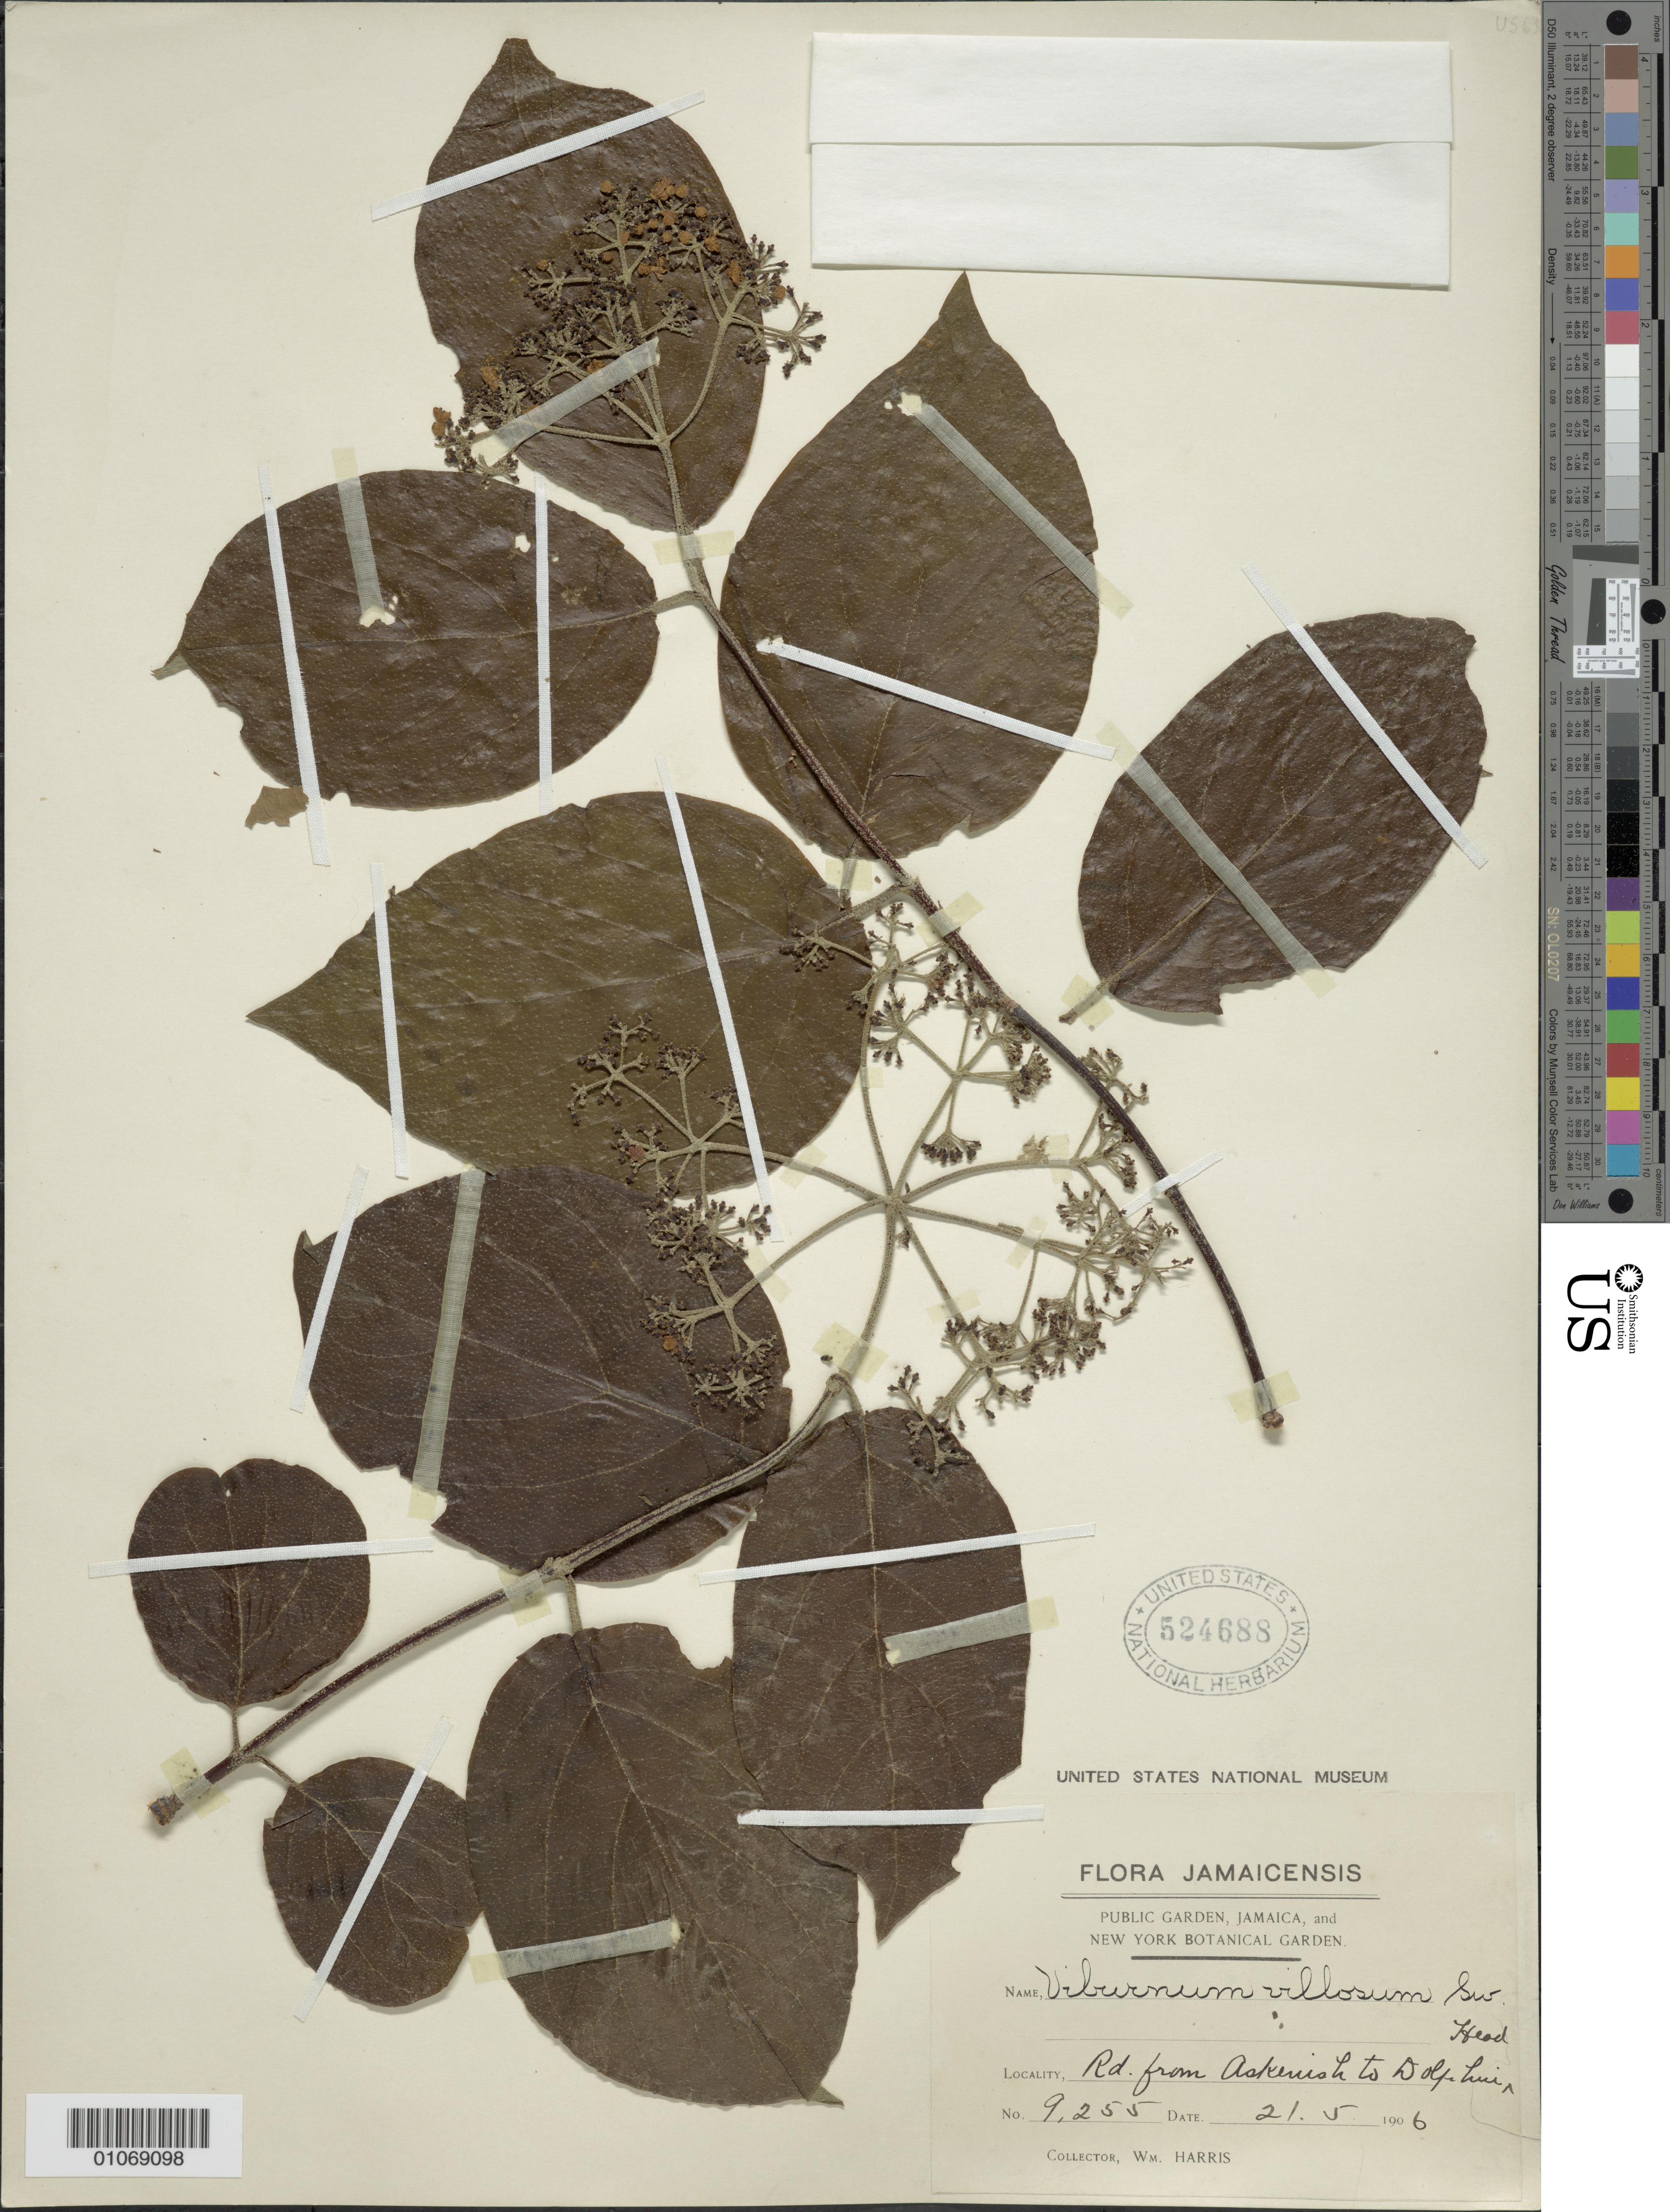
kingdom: Plantae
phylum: Tracheophyta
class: Magnoliopsida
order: Dipsacales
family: Viburnaceae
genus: Viburnum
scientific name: Viburnum villosum var. glabrescens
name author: Griseb.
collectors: W. Harris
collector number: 9255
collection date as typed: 21 May 1906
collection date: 1906-05-21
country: Jamaica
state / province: Hanover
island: Jamaica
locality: Road from Askenish to Dolphin Head.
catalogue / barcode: US 524688